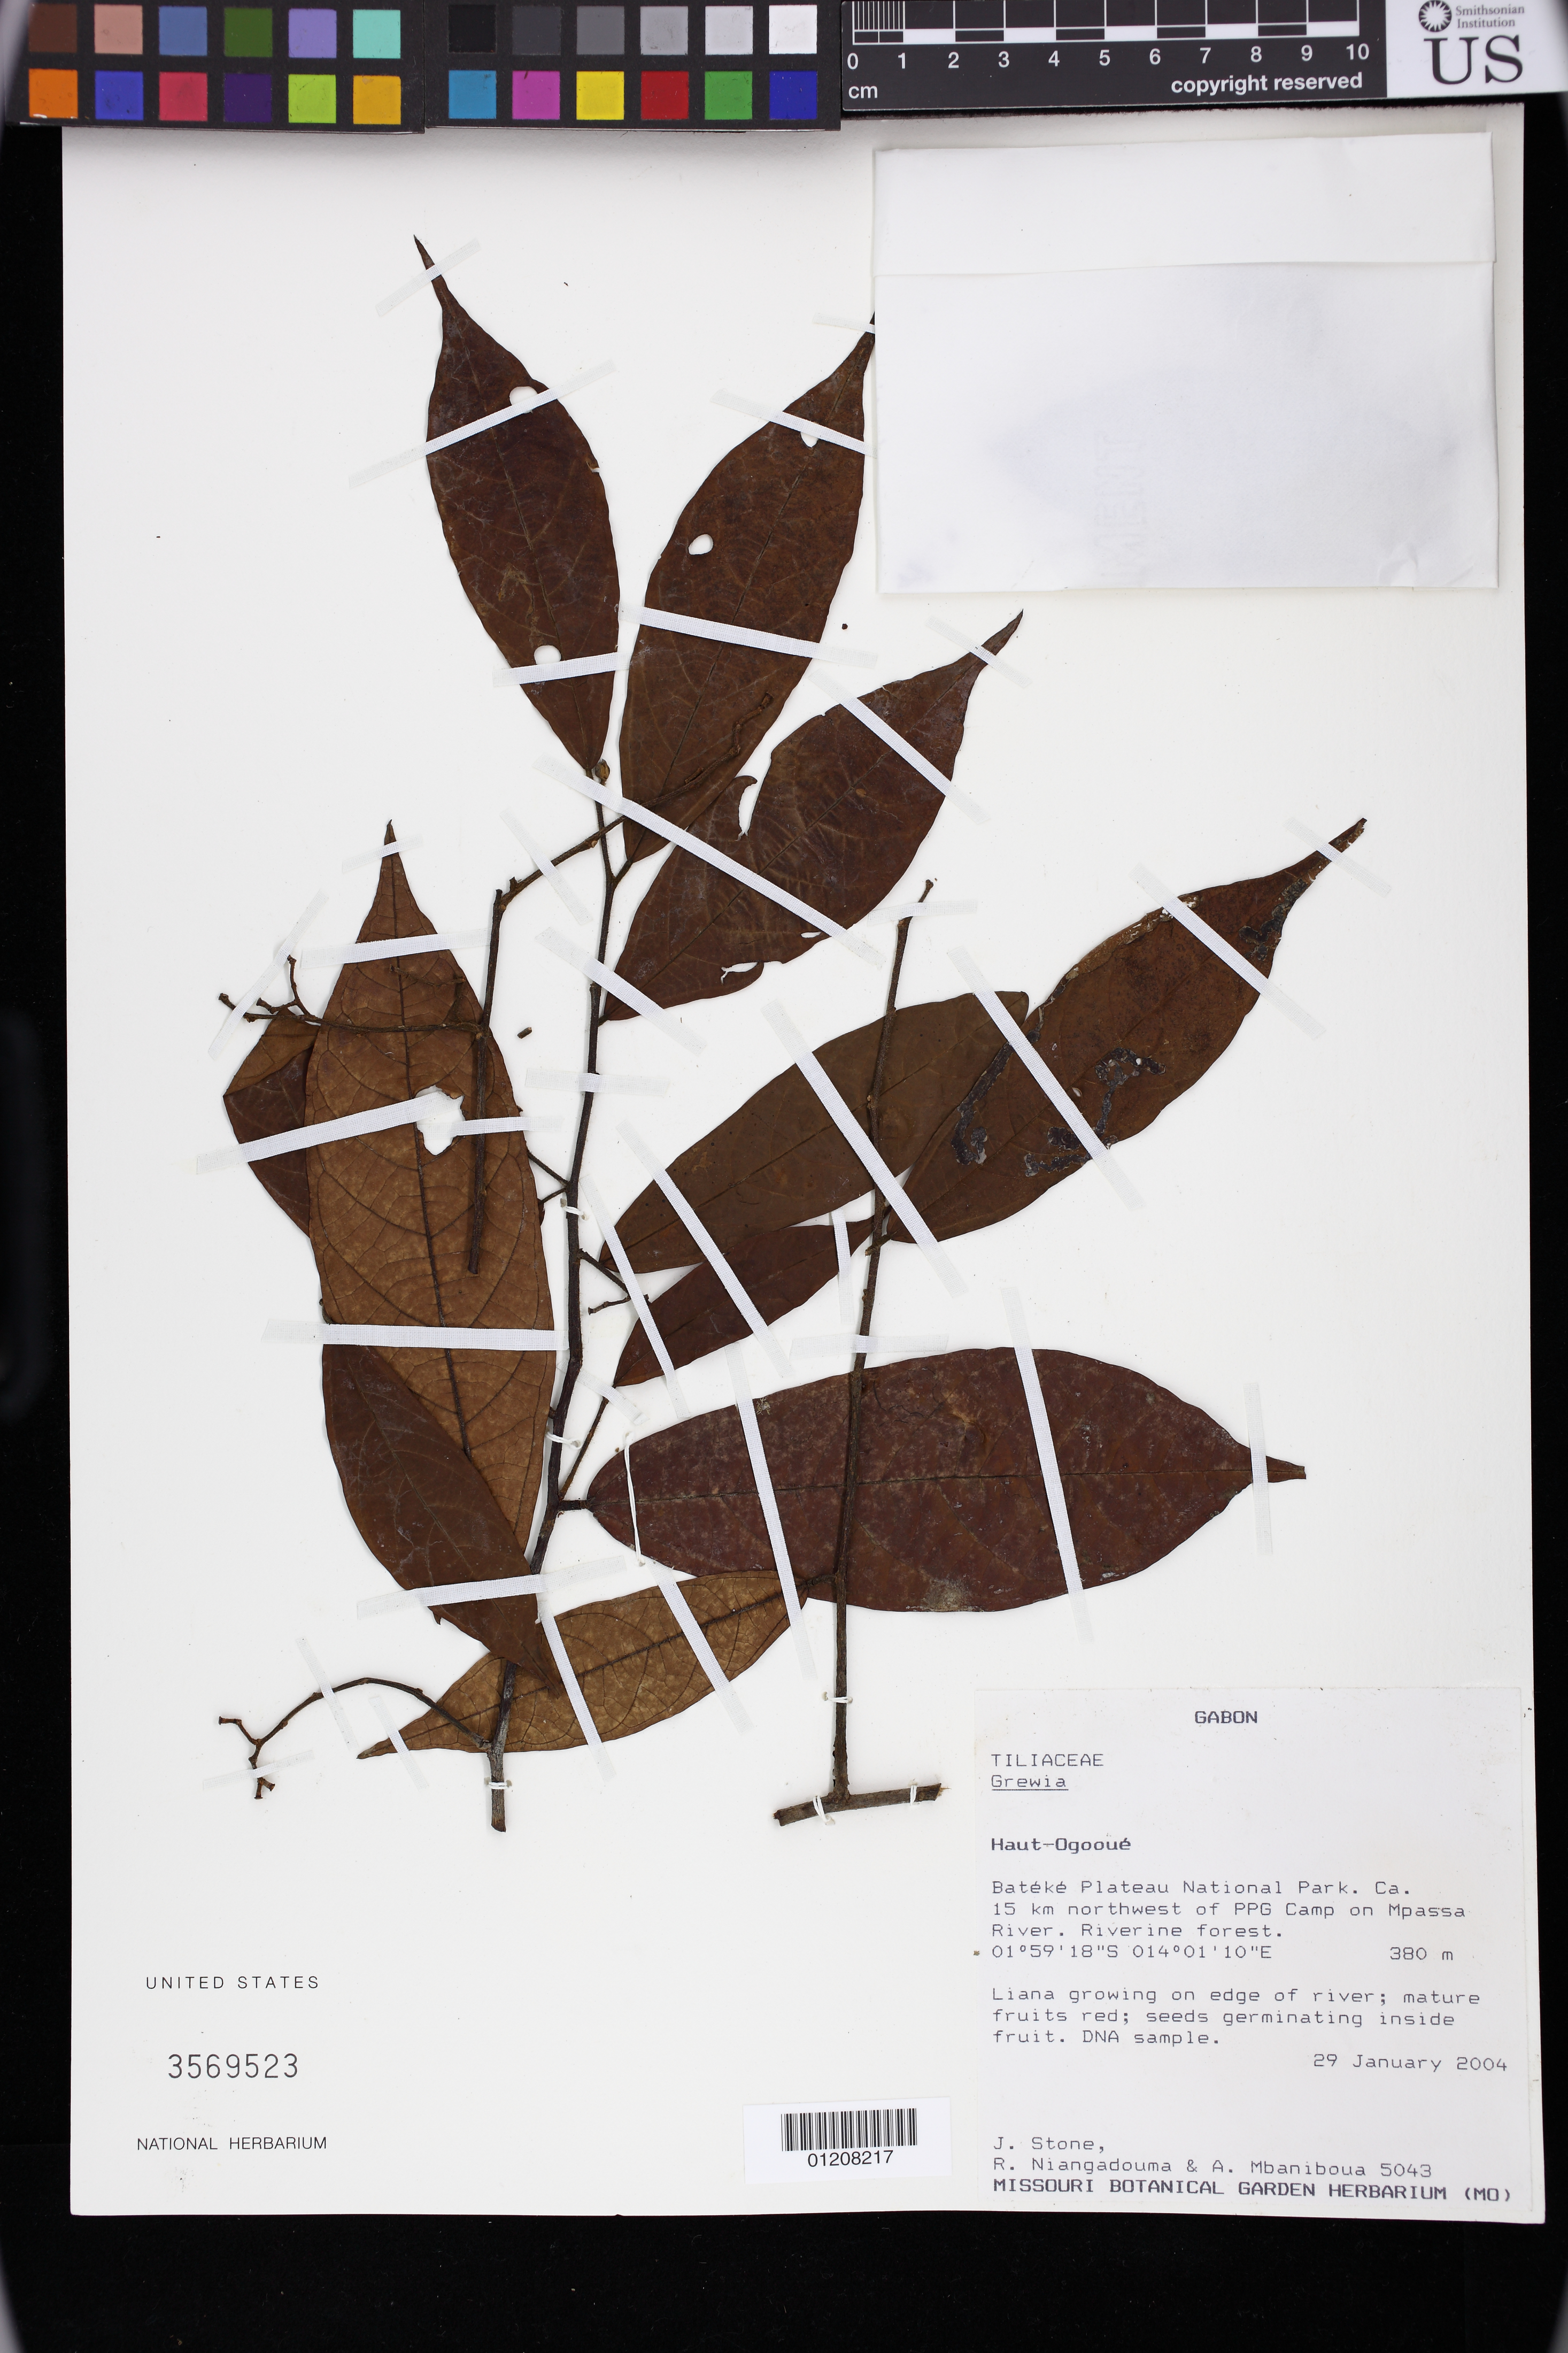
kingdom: Plantae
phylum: Tracheophyta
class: Magnoliopsida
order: Malvales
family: Malvaceae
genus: Grewia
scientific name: Grewia sp.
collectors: J. Stone, R. Niangadouma & A. Mbaniboua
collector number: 5043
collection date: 2004-01-29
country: Gabon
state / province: Haut-Ogooue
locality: Bateke Plateau National Park. Ca. 15 km northwest of PPG Camp on Mpassa River.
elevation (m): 380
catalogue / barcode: US 3569523